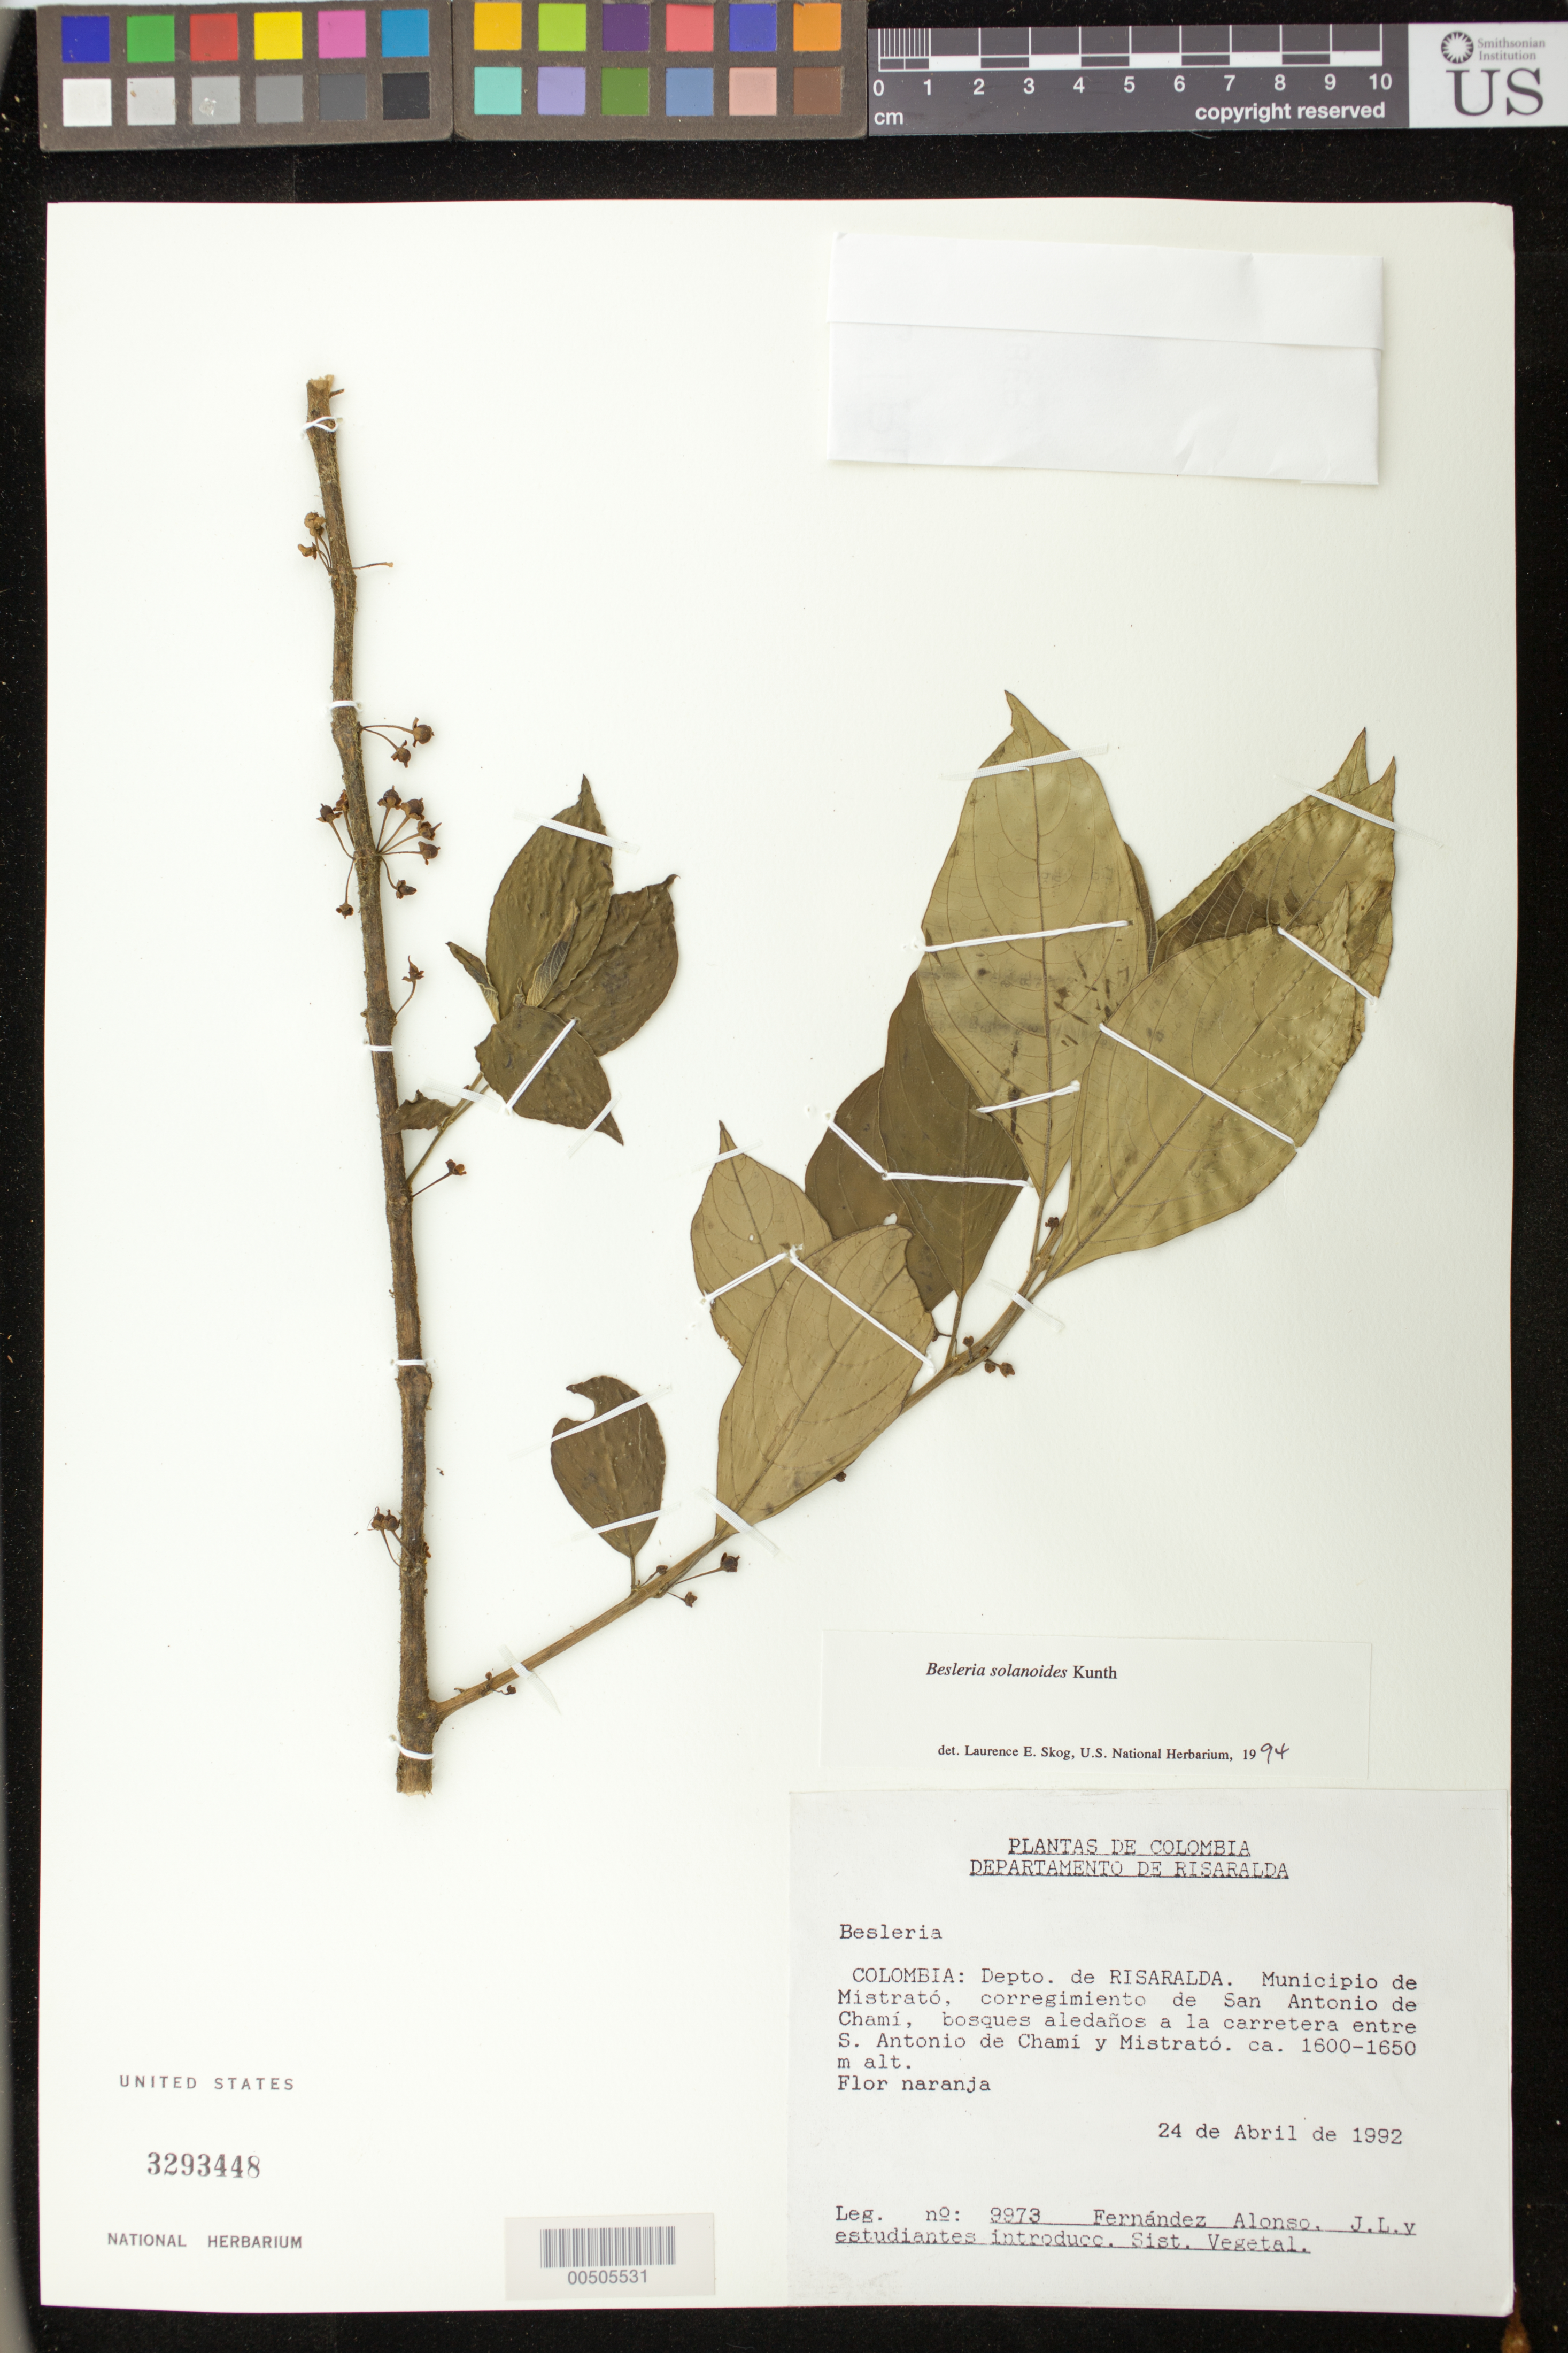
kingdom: Plantae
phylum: Tracheophyta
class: Magnoliopsida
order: Lamiales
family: Gesneriaceae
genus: Besleria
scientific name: Besleria solanoides var. solanoides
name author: Kunth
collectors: J. L. Fernández-Alonso & Estudiantes de Introducc. Sistem. Vegetal.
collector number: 9973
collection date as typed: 24 Apr 1992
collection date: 1992-04-24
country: Colombia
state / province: Risaralda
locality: Municipio de Mistrató, corregimiento de San Antonio de Chamí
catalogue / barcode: US 3293448